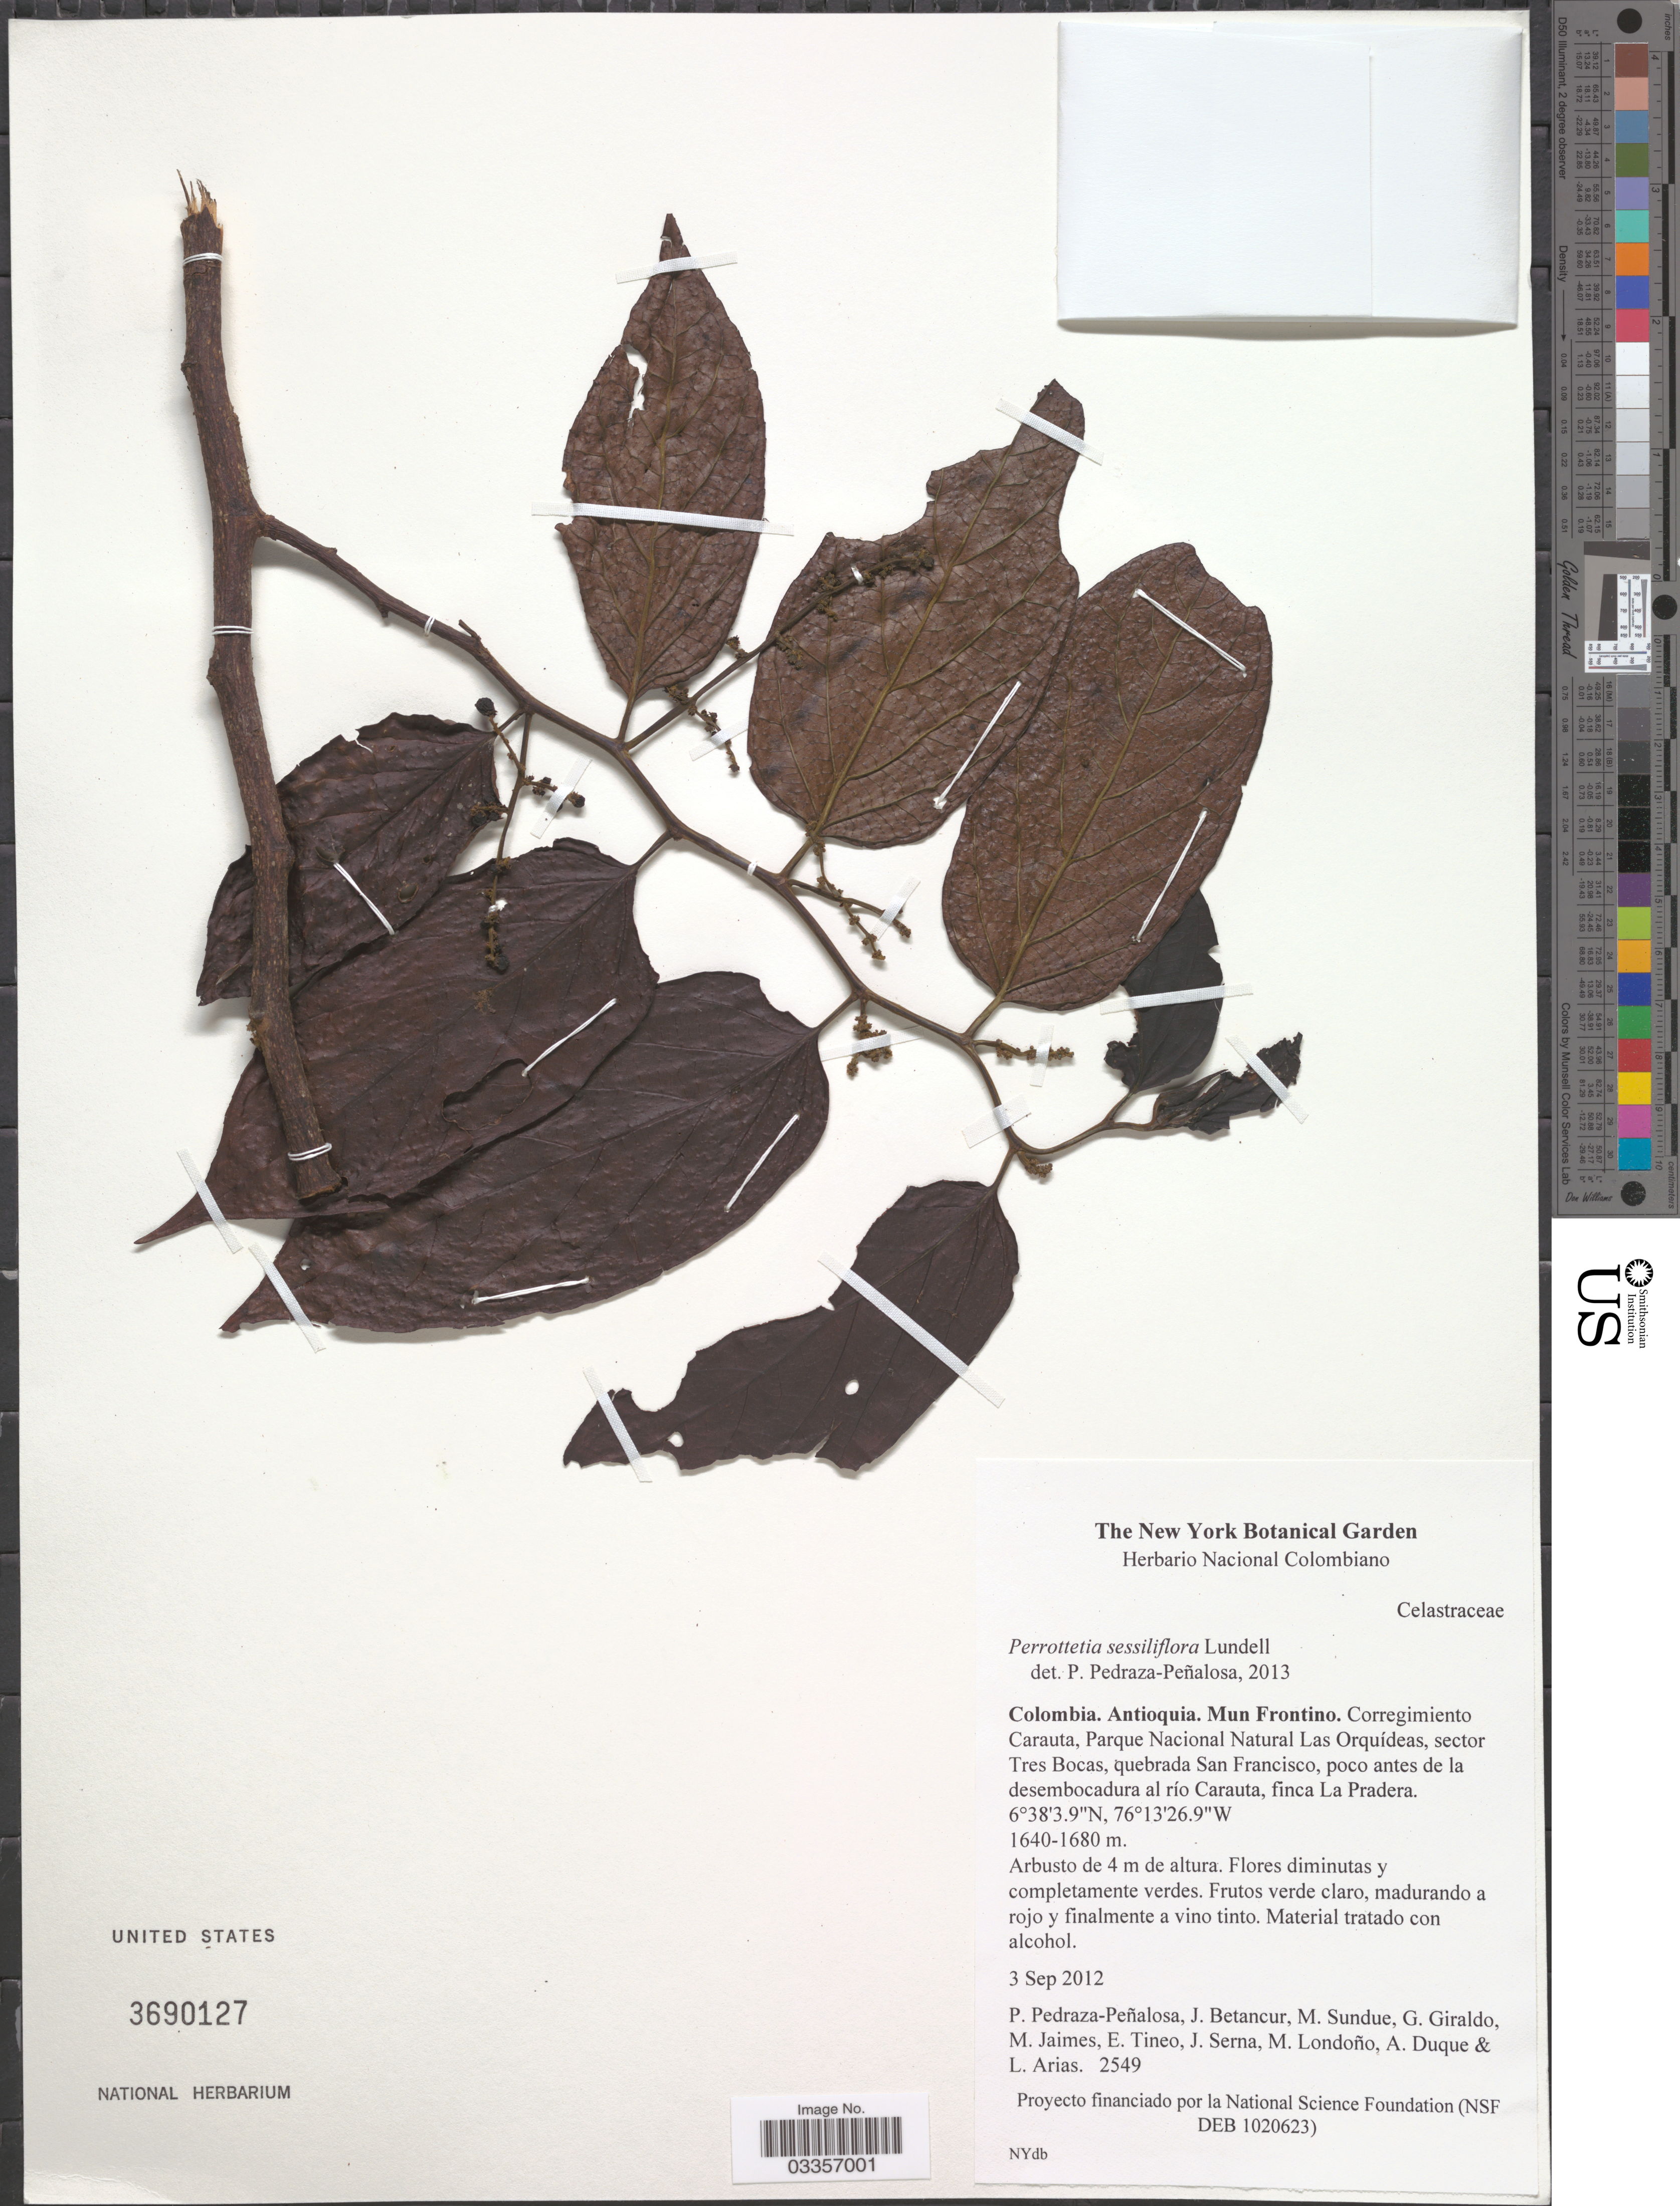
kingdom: Plantae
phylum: Tracheophyta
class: Magnoliopsida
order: Huerteales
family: Dipentodontaceae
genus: Perrottetia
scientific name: Perrottetia sessiliflora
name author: Lundell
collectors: P. Pedraza-Peñalosa, J. Betancur, M. Sundue, G. Giraldo & et al.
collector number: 2549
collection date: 2012-09-03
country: Colombia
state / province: Antioquia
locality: Mun Frontino. Corregimiento Carauto, Parque Nacional Natural Las Orquídeas, sector Tres Bocas, quebrada San Francisco, poco antes de la desembocadura al río Carauta, finca La Pradera.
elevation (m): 1640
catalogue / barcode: US 3690127